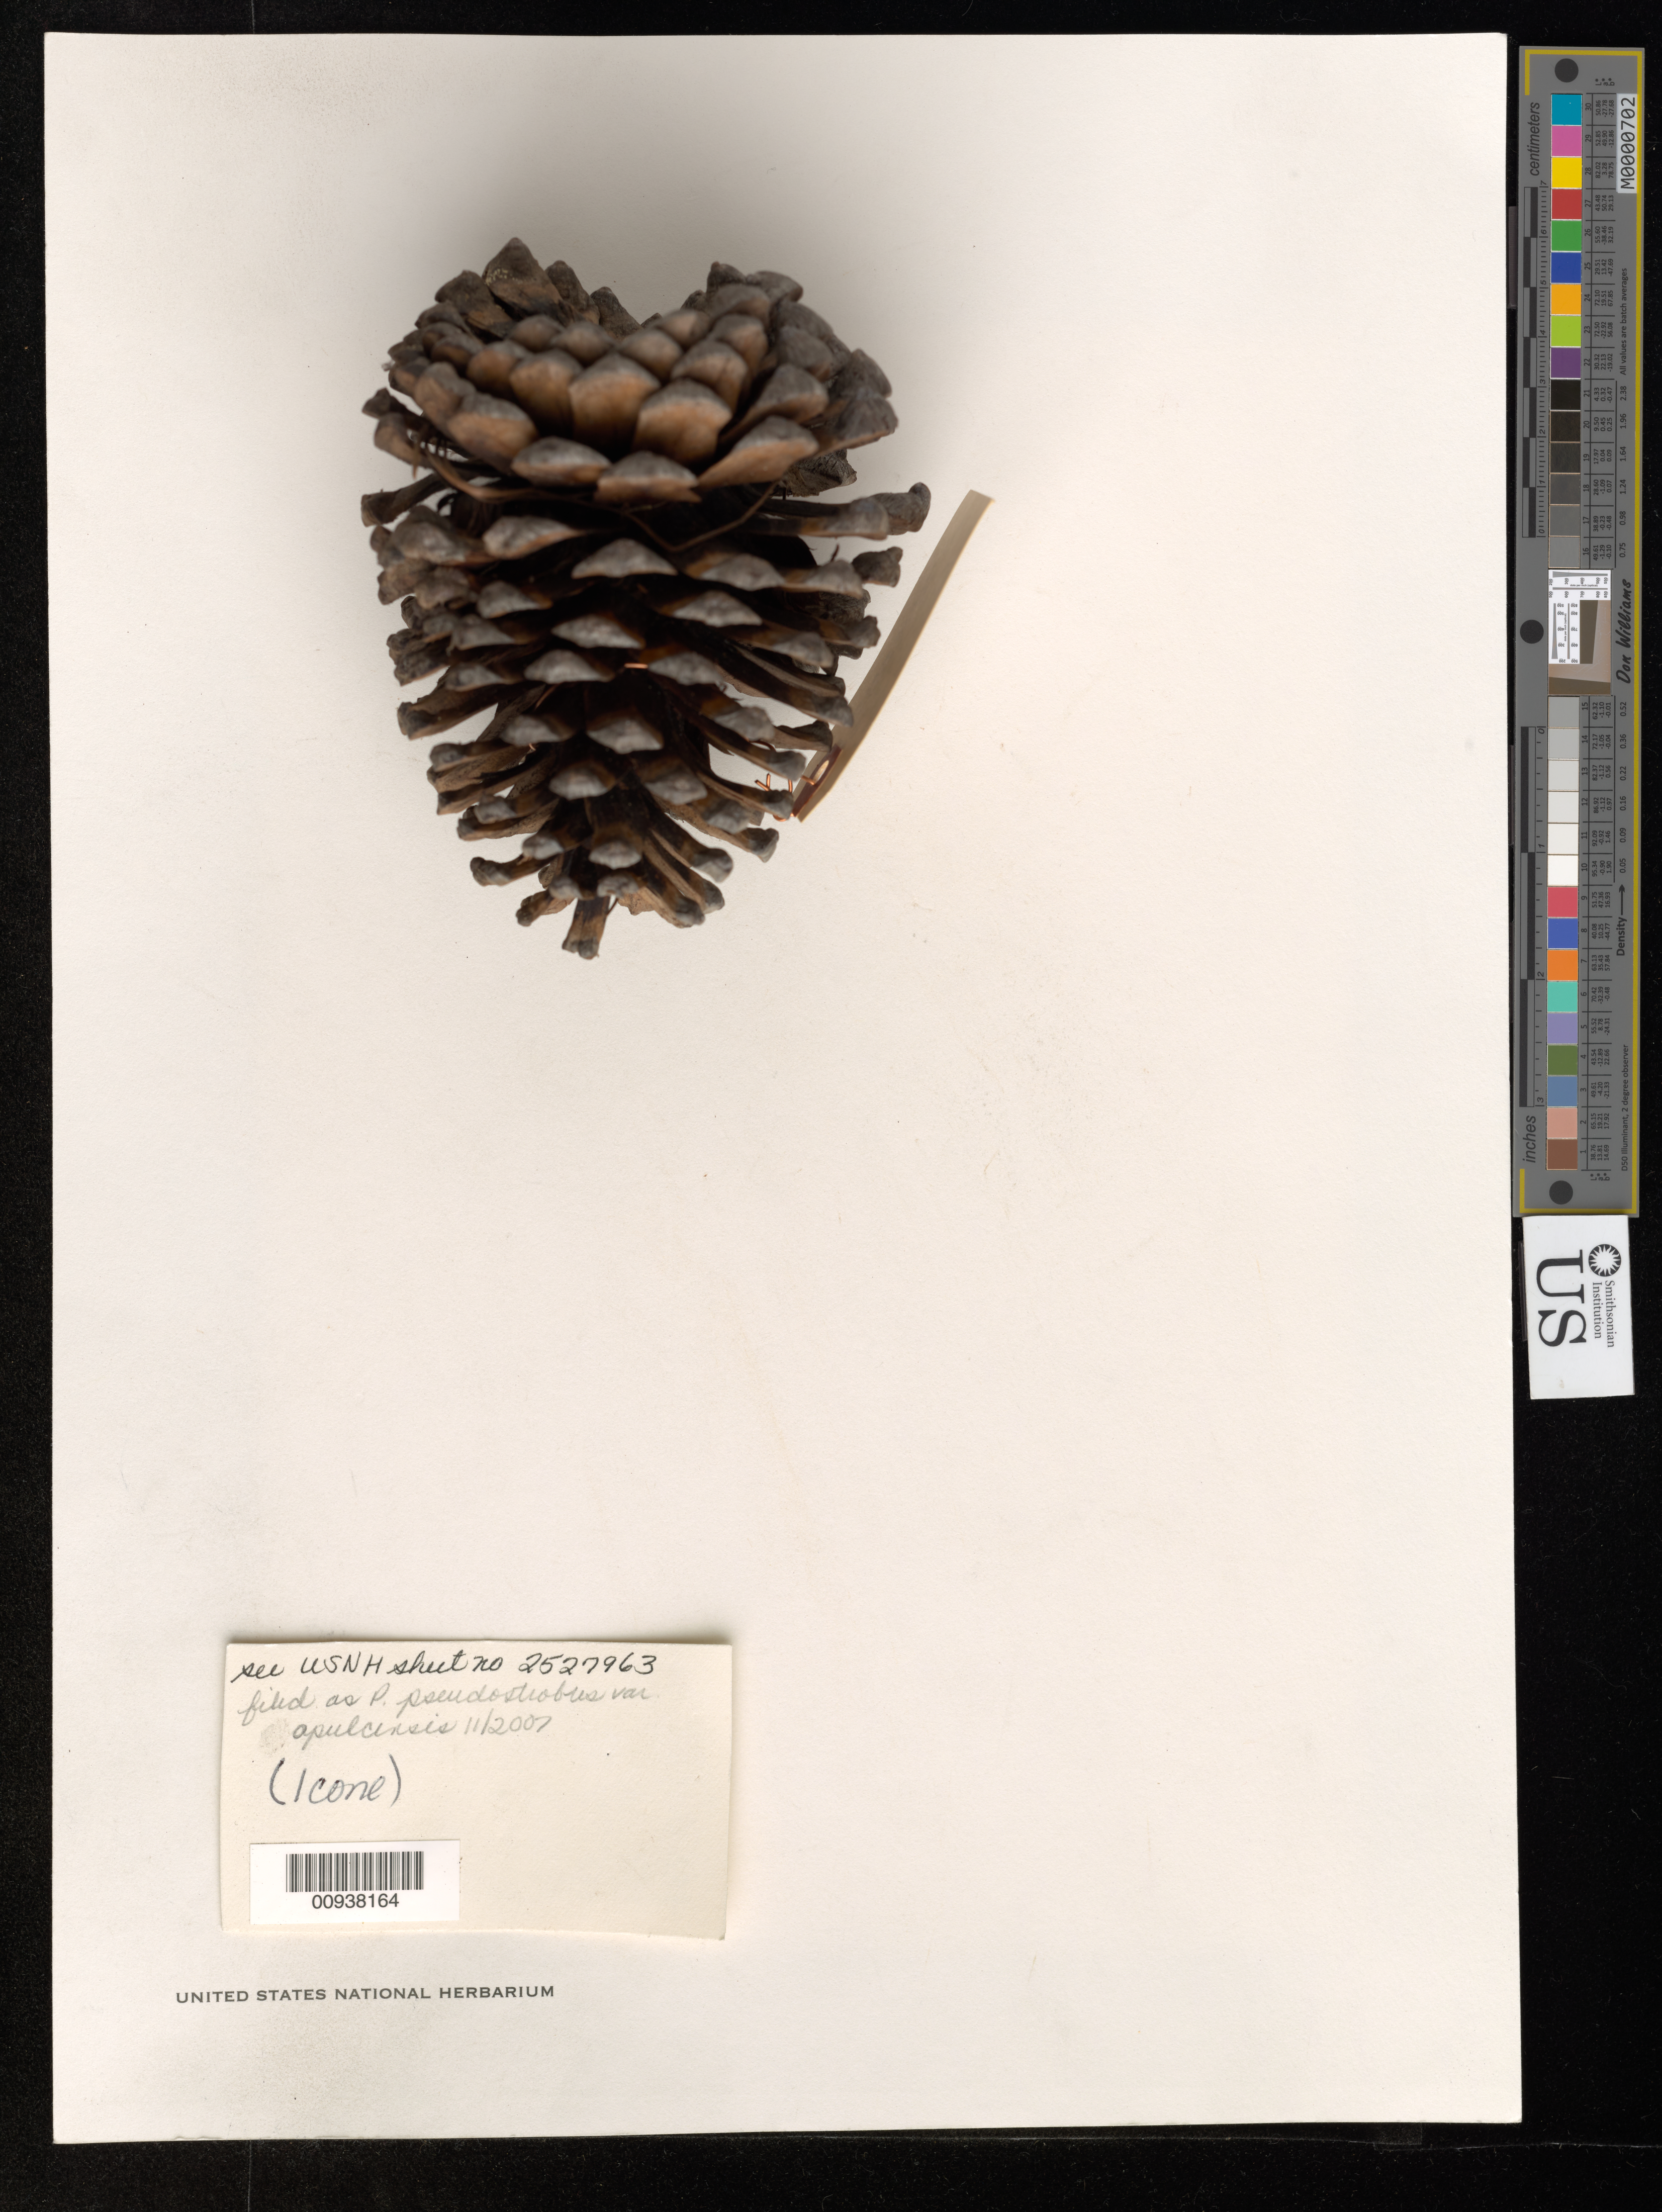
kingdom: Plantae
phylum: Tracheophyta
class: Pinopsida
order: Pinales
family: Pinaceae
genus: Pinus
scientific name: Pinus pseudostrobus var. apulcensis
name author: (Shaw) Lindl.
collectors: E. L. Little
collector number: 17963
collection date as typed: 16 Oct 1960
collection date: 1960-10-16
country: Mexico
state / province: Chiapas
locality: W of San Cristóbal de las Casas.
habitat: Pine-oak forest.